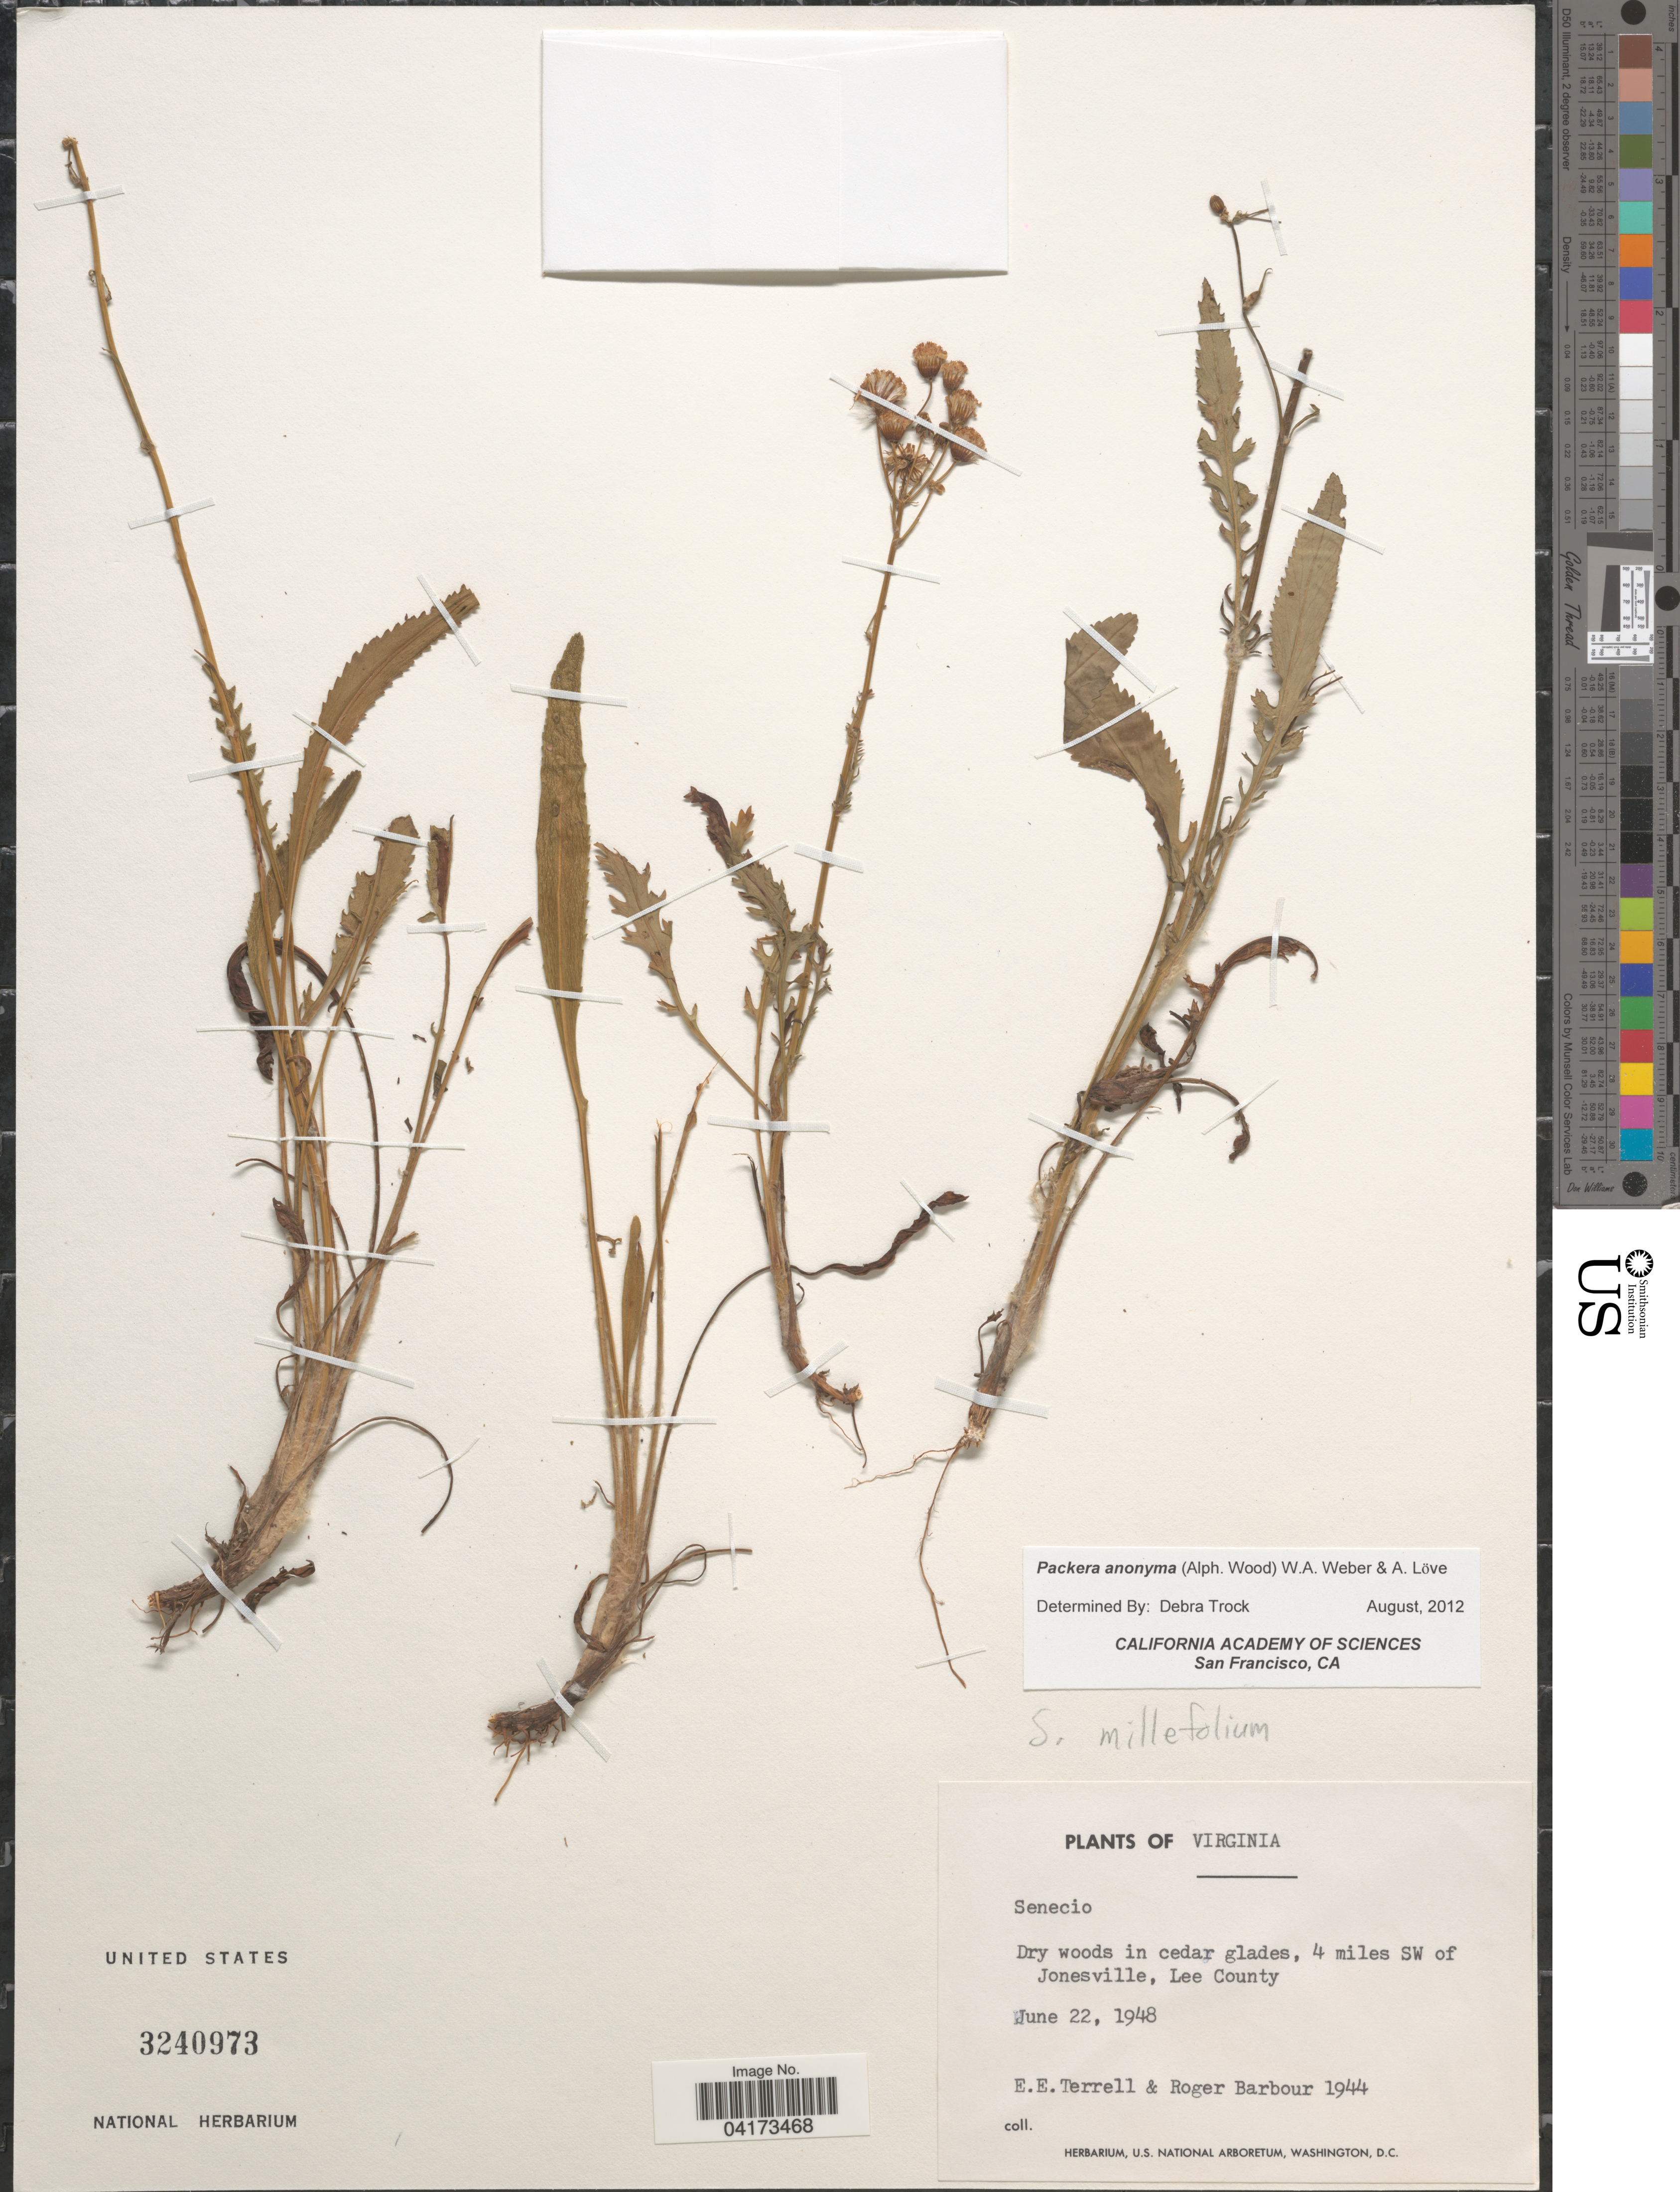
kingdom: Plantae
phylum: Tracheophyta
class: Magnoliopsida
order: Asterales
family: Asteraceae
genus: Packera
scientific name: Packera anonyma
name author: (Alph. Wood) W.A. Weber & Á. Löve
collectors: E. E. Terrell & R. Barbour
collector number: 1944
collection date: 1948-06-22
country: United States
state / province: Virginia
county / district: Lee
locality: Dry woods in cedar glades, 4 miles SW of Jonesville, Lee County.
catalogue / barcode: US 3240973